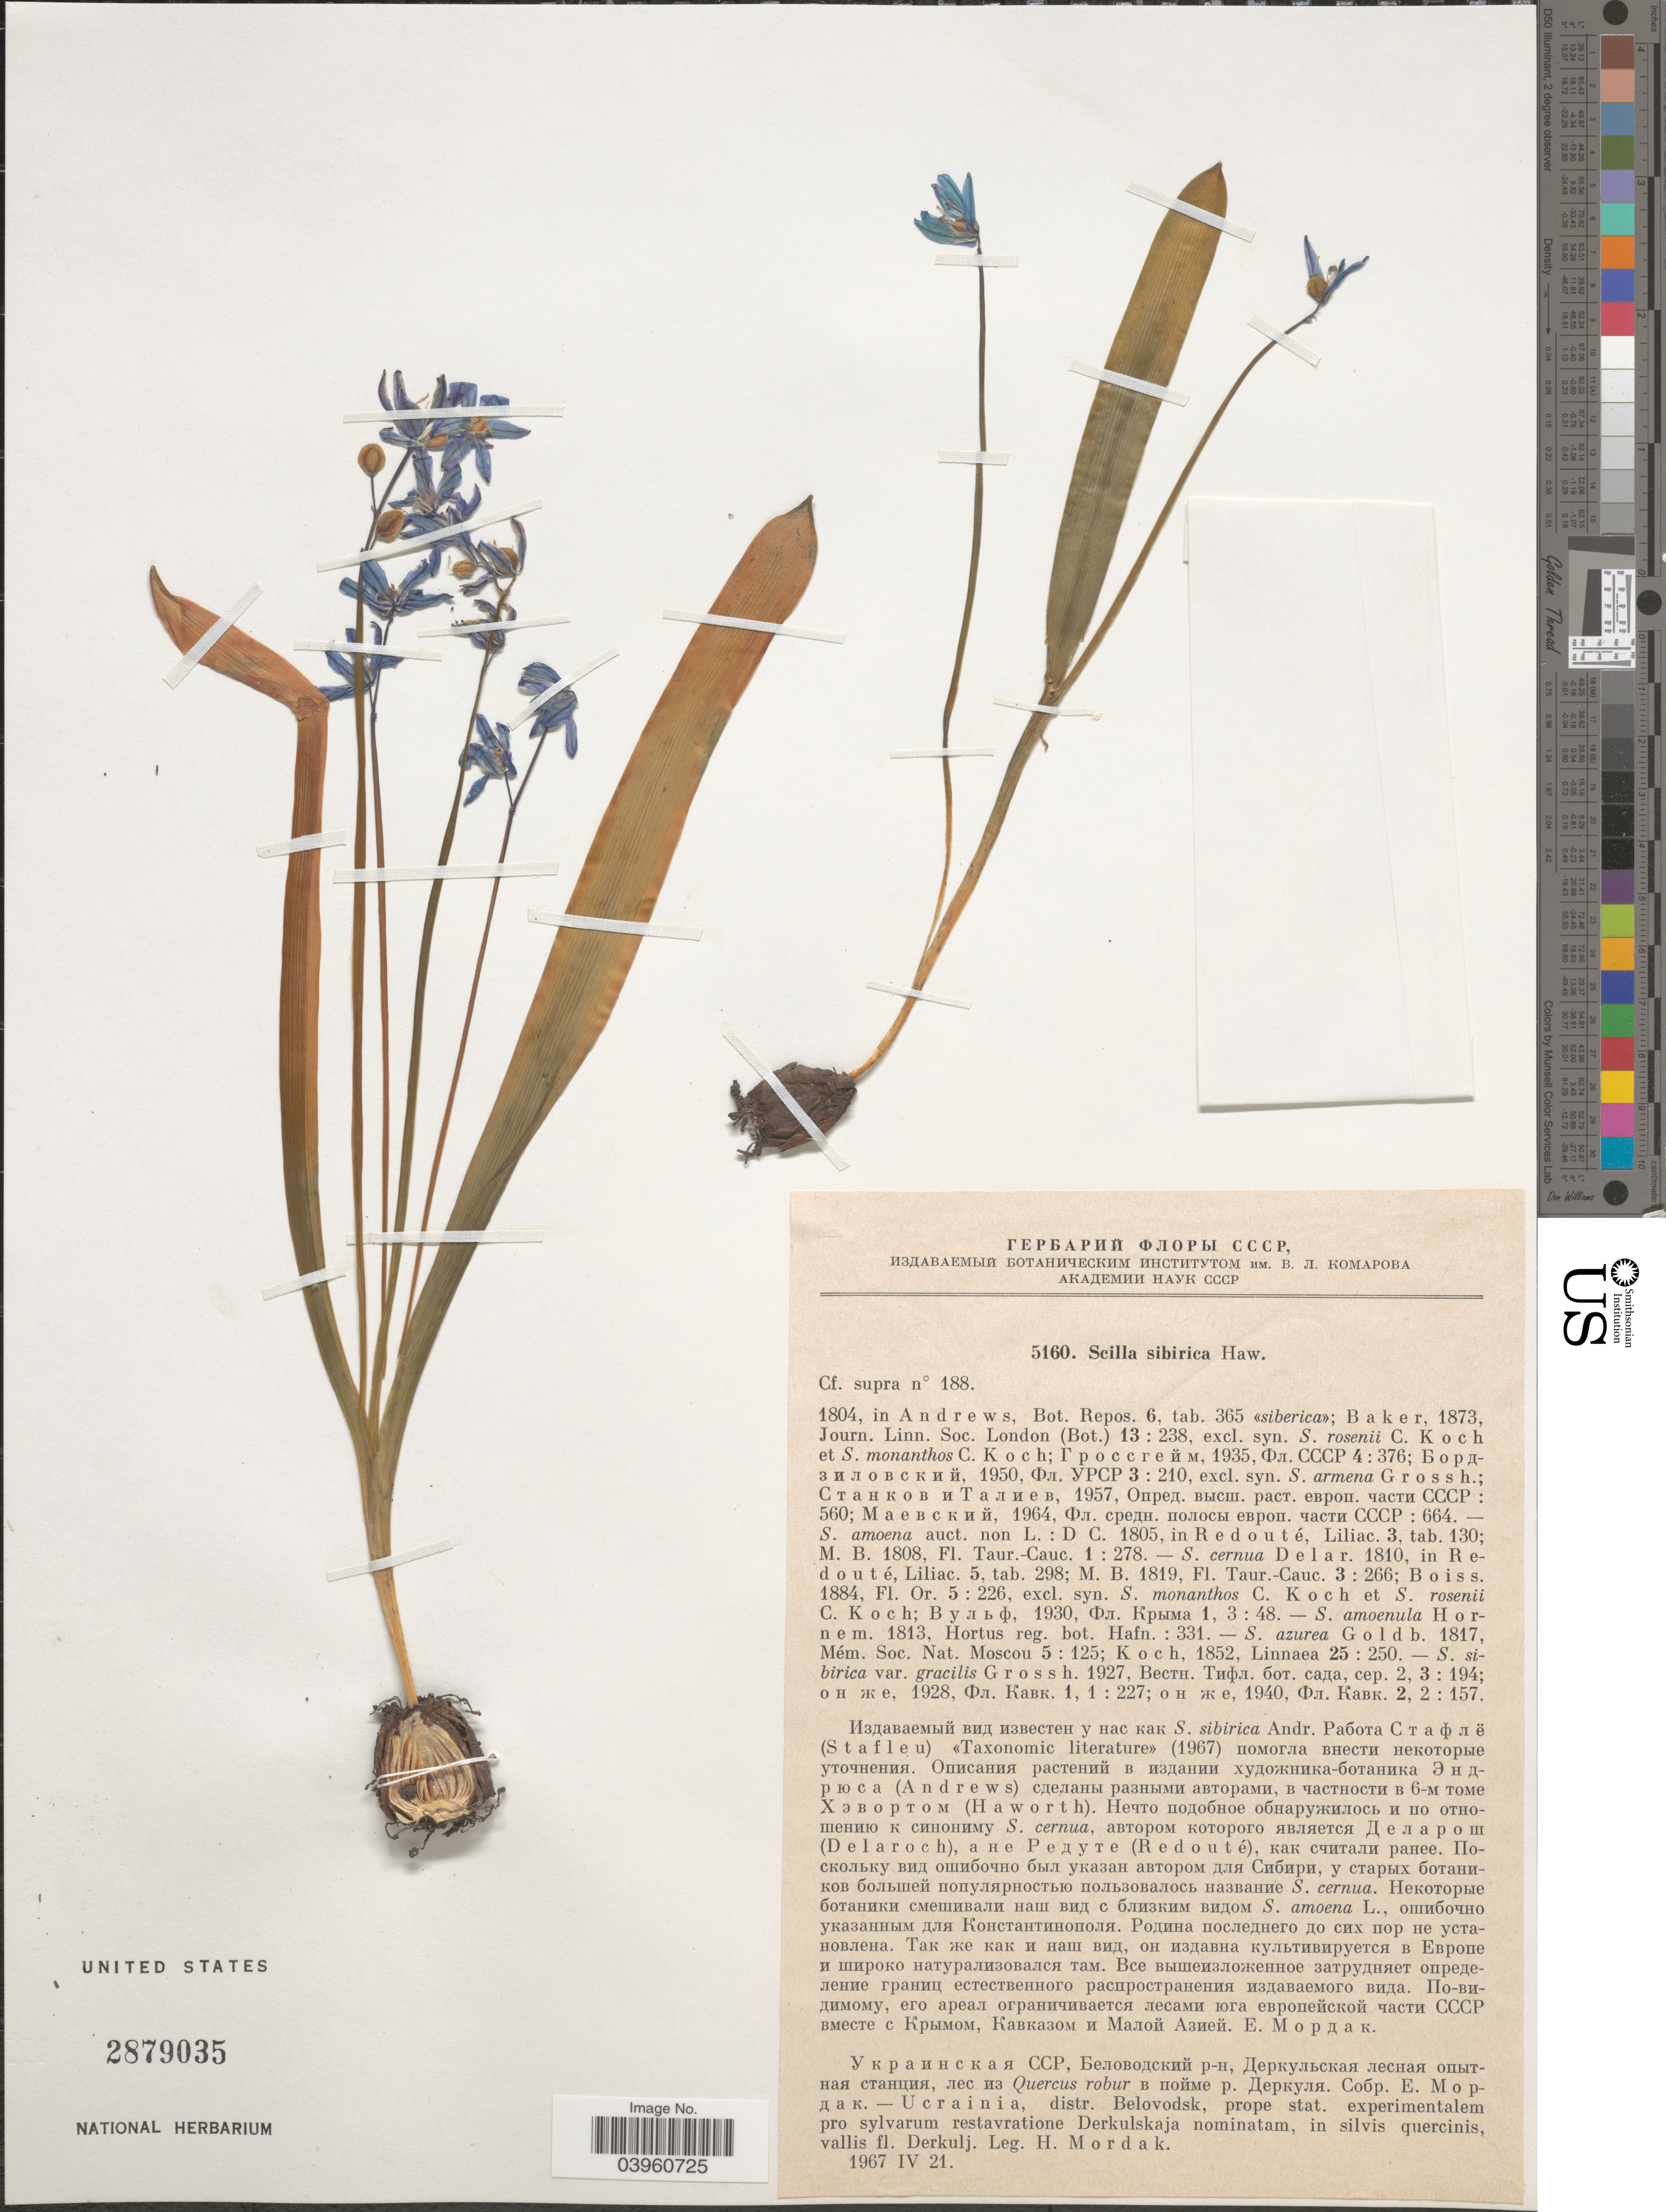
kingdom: Plantae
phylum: Tracheophyta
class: Liliopsida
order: Asparagales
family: Asparagaceae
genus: Scilla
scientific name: Scilla siberica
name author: Andrews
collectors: H. Mordak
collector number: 5160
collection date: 1967-04-21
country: Ukraine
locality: Ucrainia, distr. Belovodsk, prope stat. experimentalem pro sylvarum restavratione Derkulskaja nominatam, in silvis quercinis, vallis fl. Derkulj.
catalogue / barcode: US 2879035